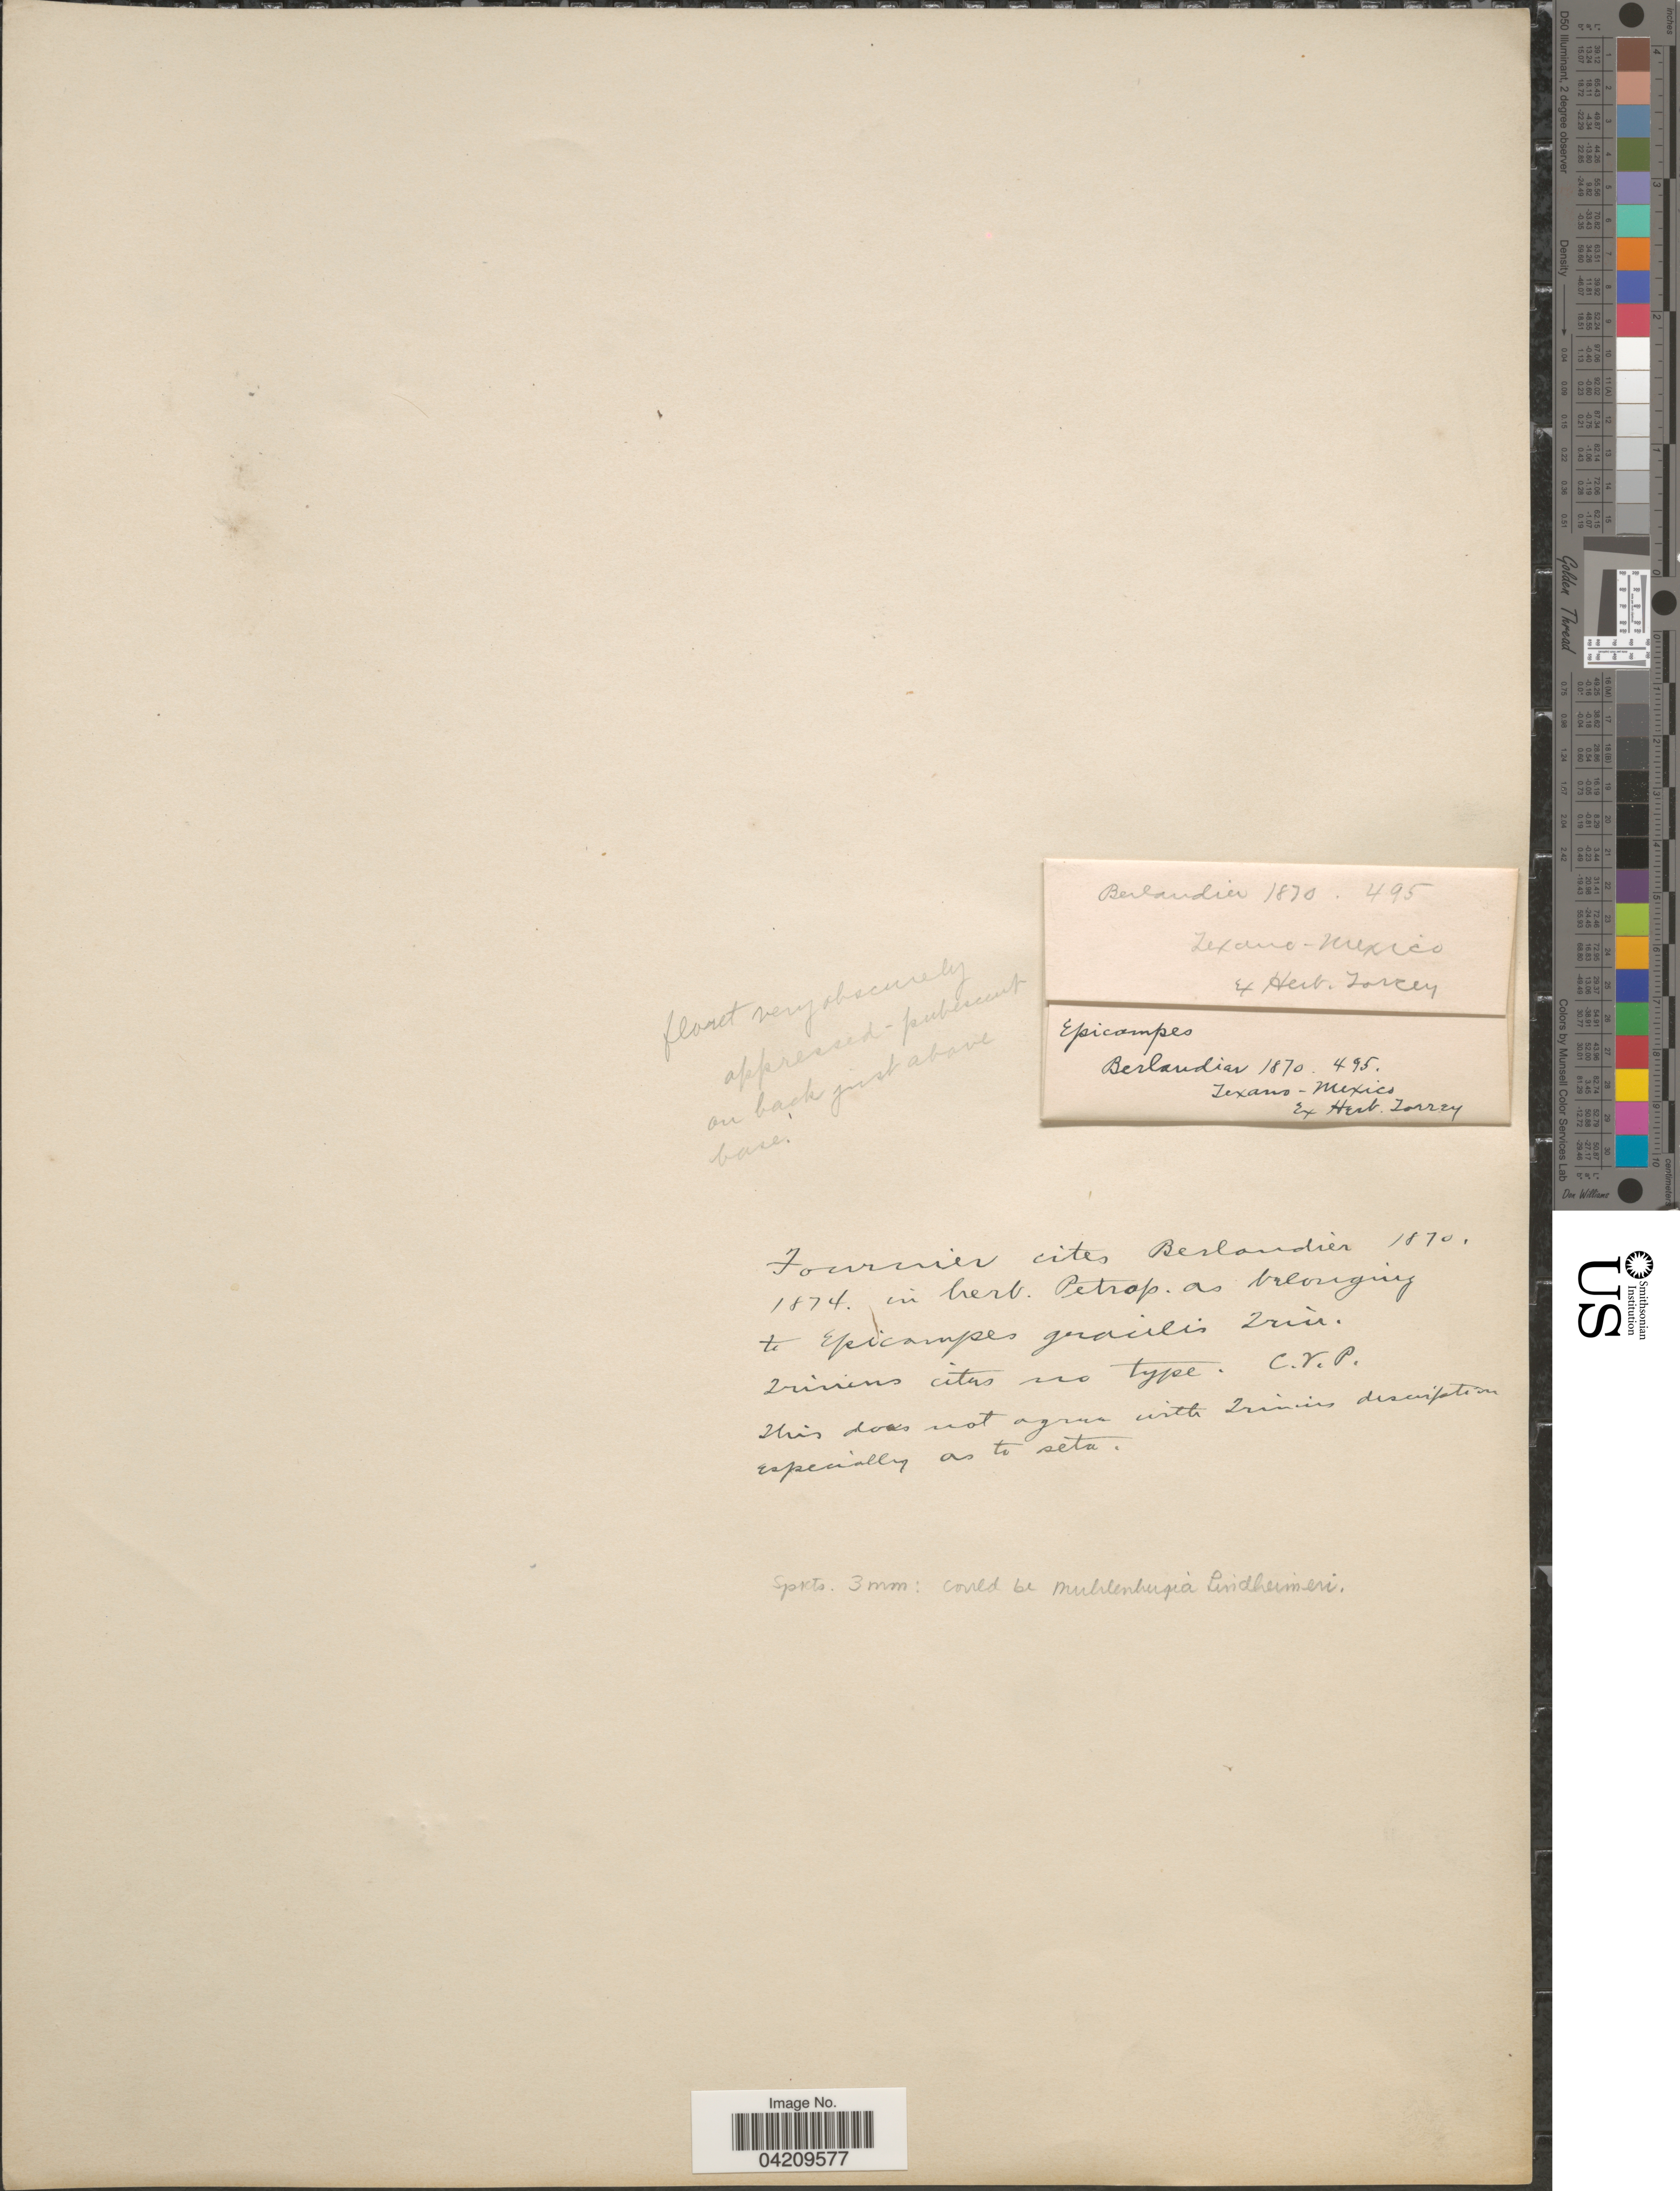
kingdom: Plantae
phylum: Tracheophyta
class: Liliopsida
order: Poales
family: Poaceae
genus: Muhlenbergia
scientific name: Muhlenbergia lindheimeri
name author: Hitchc.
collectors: -. Berlandier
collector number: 495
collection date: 1870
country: Mexico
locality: Texano.